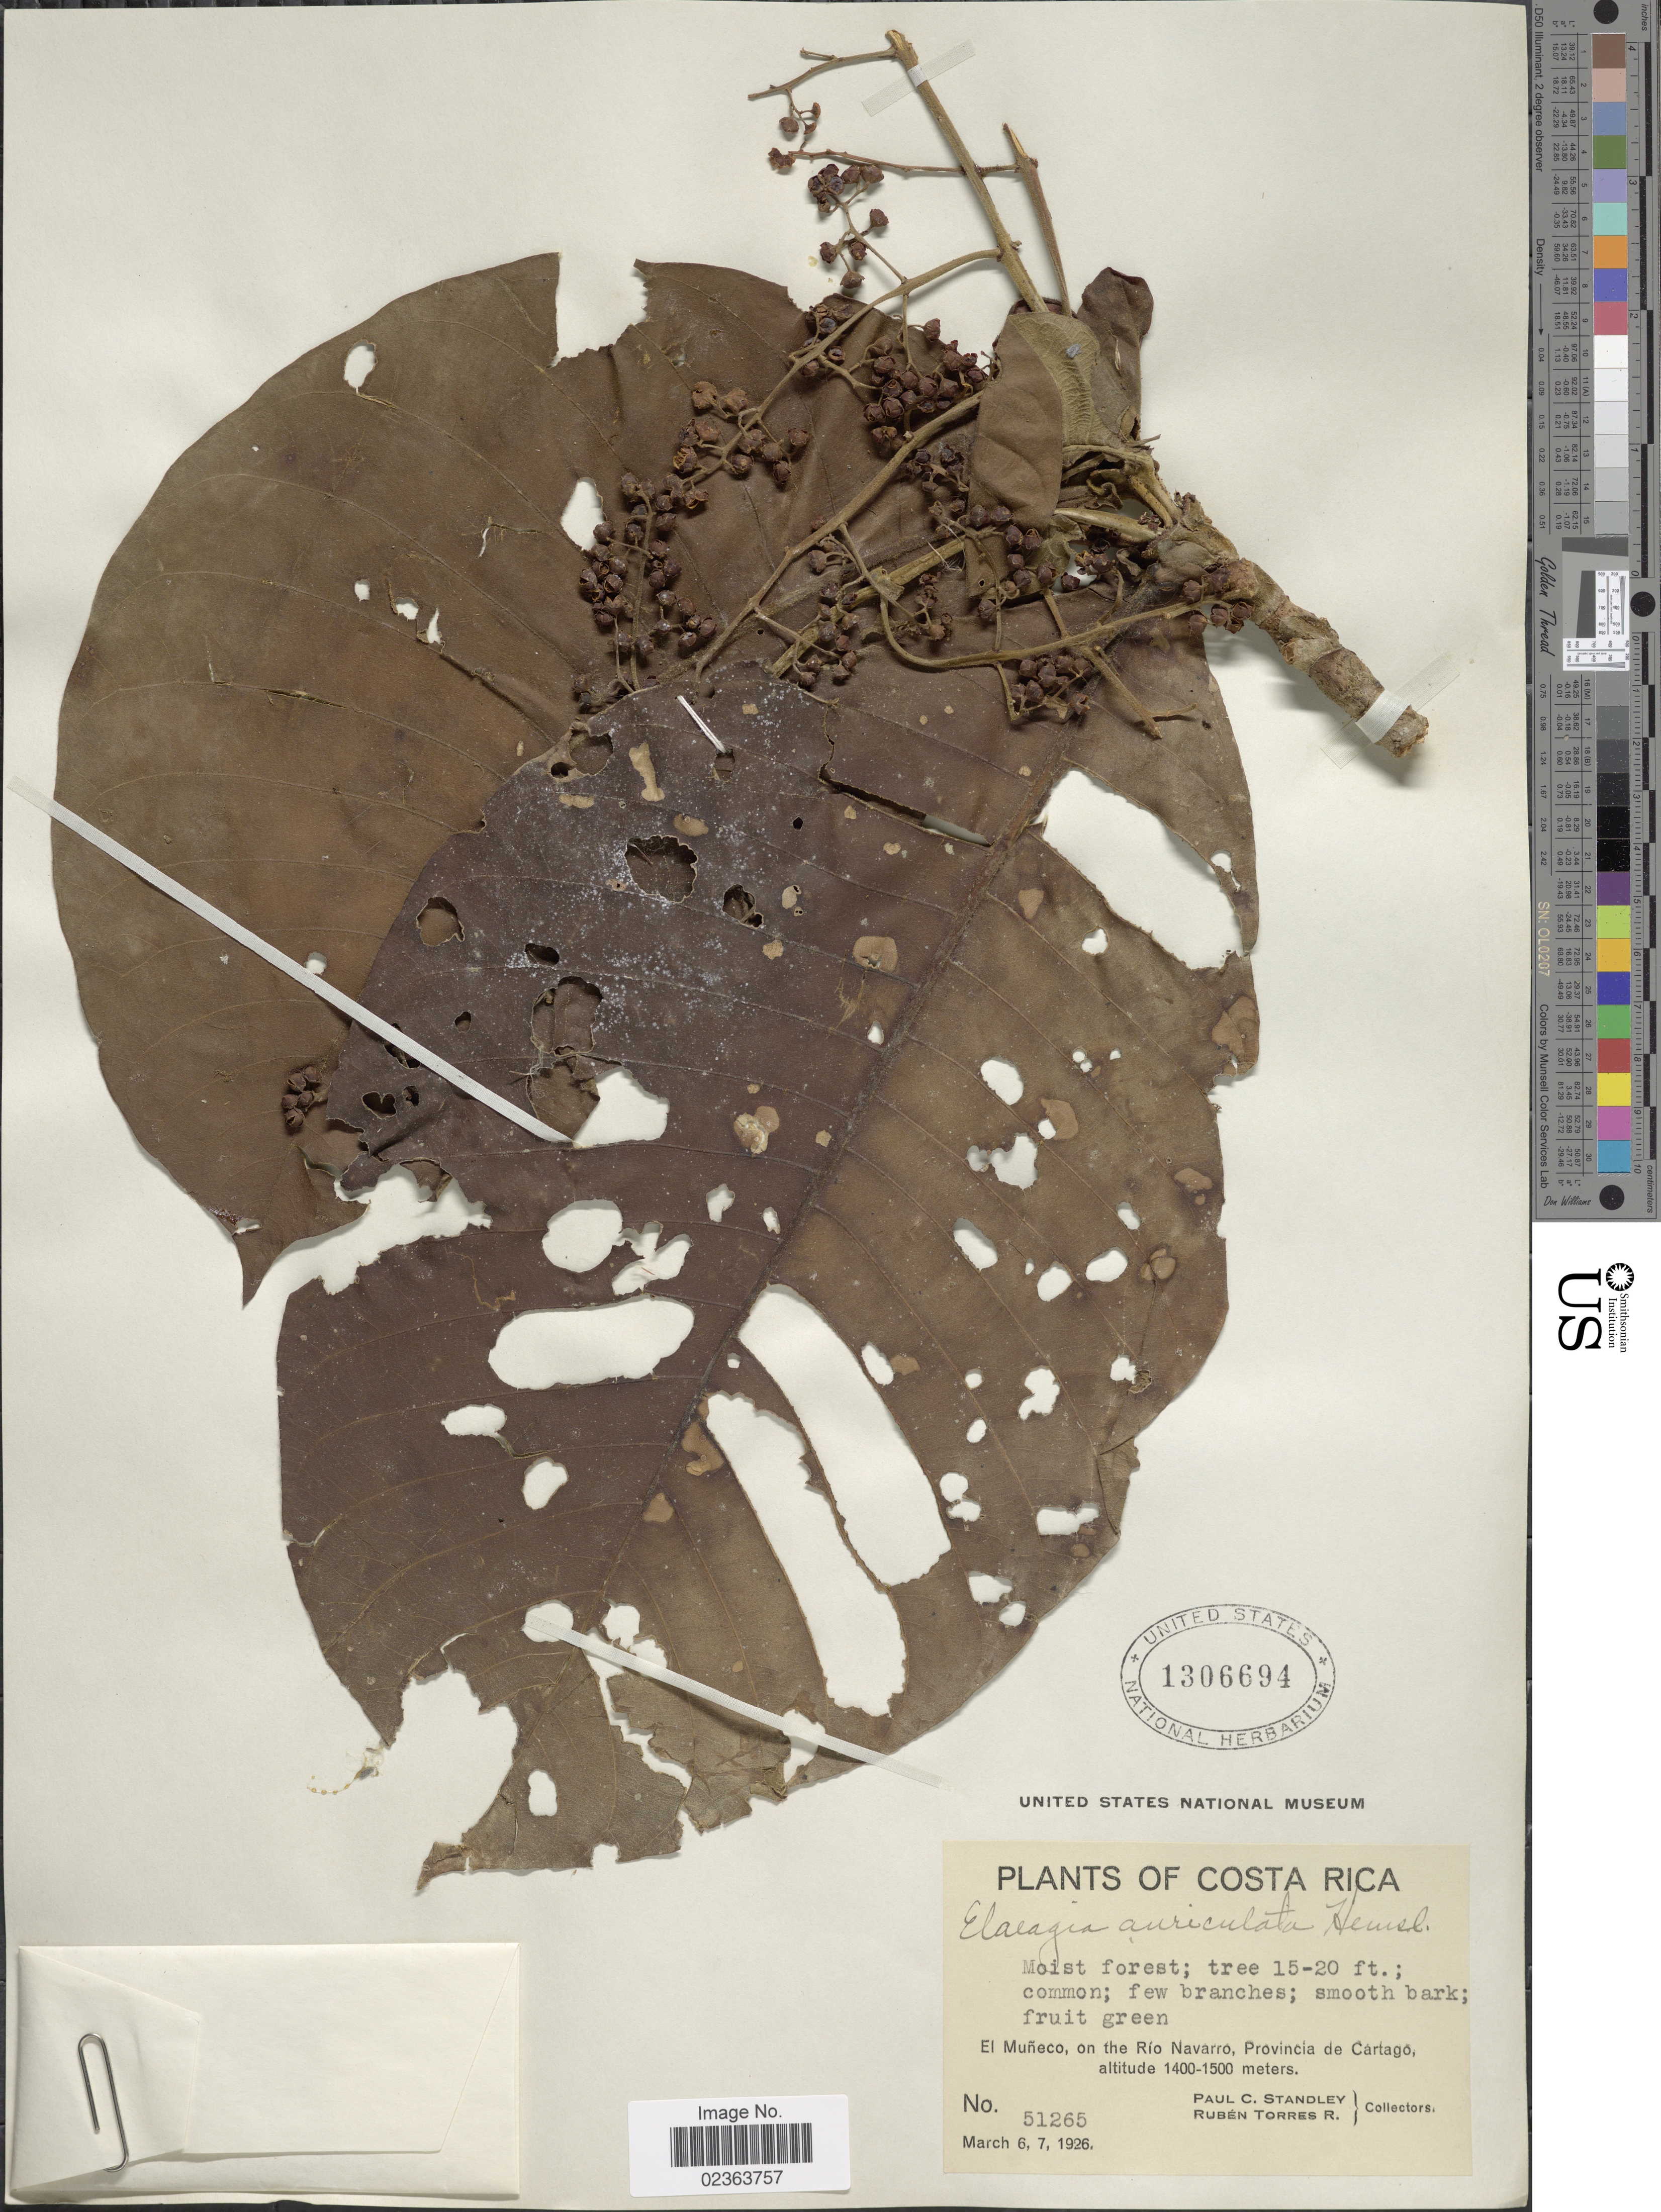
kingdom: Plantae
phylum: Tracheophyta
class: Magnoliopsida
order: Gentianales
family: Rubiaceae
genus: Elaeagia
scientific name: Elaeagia auriculata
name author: Hemsl.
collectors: P. C. Standley & R. Torres Rojas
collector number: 51265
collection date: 1926-03-06/1926-03-07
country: Costa Rica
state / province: Cartago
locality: El Muneco, on the Rio Navarro, Porvincia de Cartago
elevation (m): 1400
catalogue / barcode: US 1306694